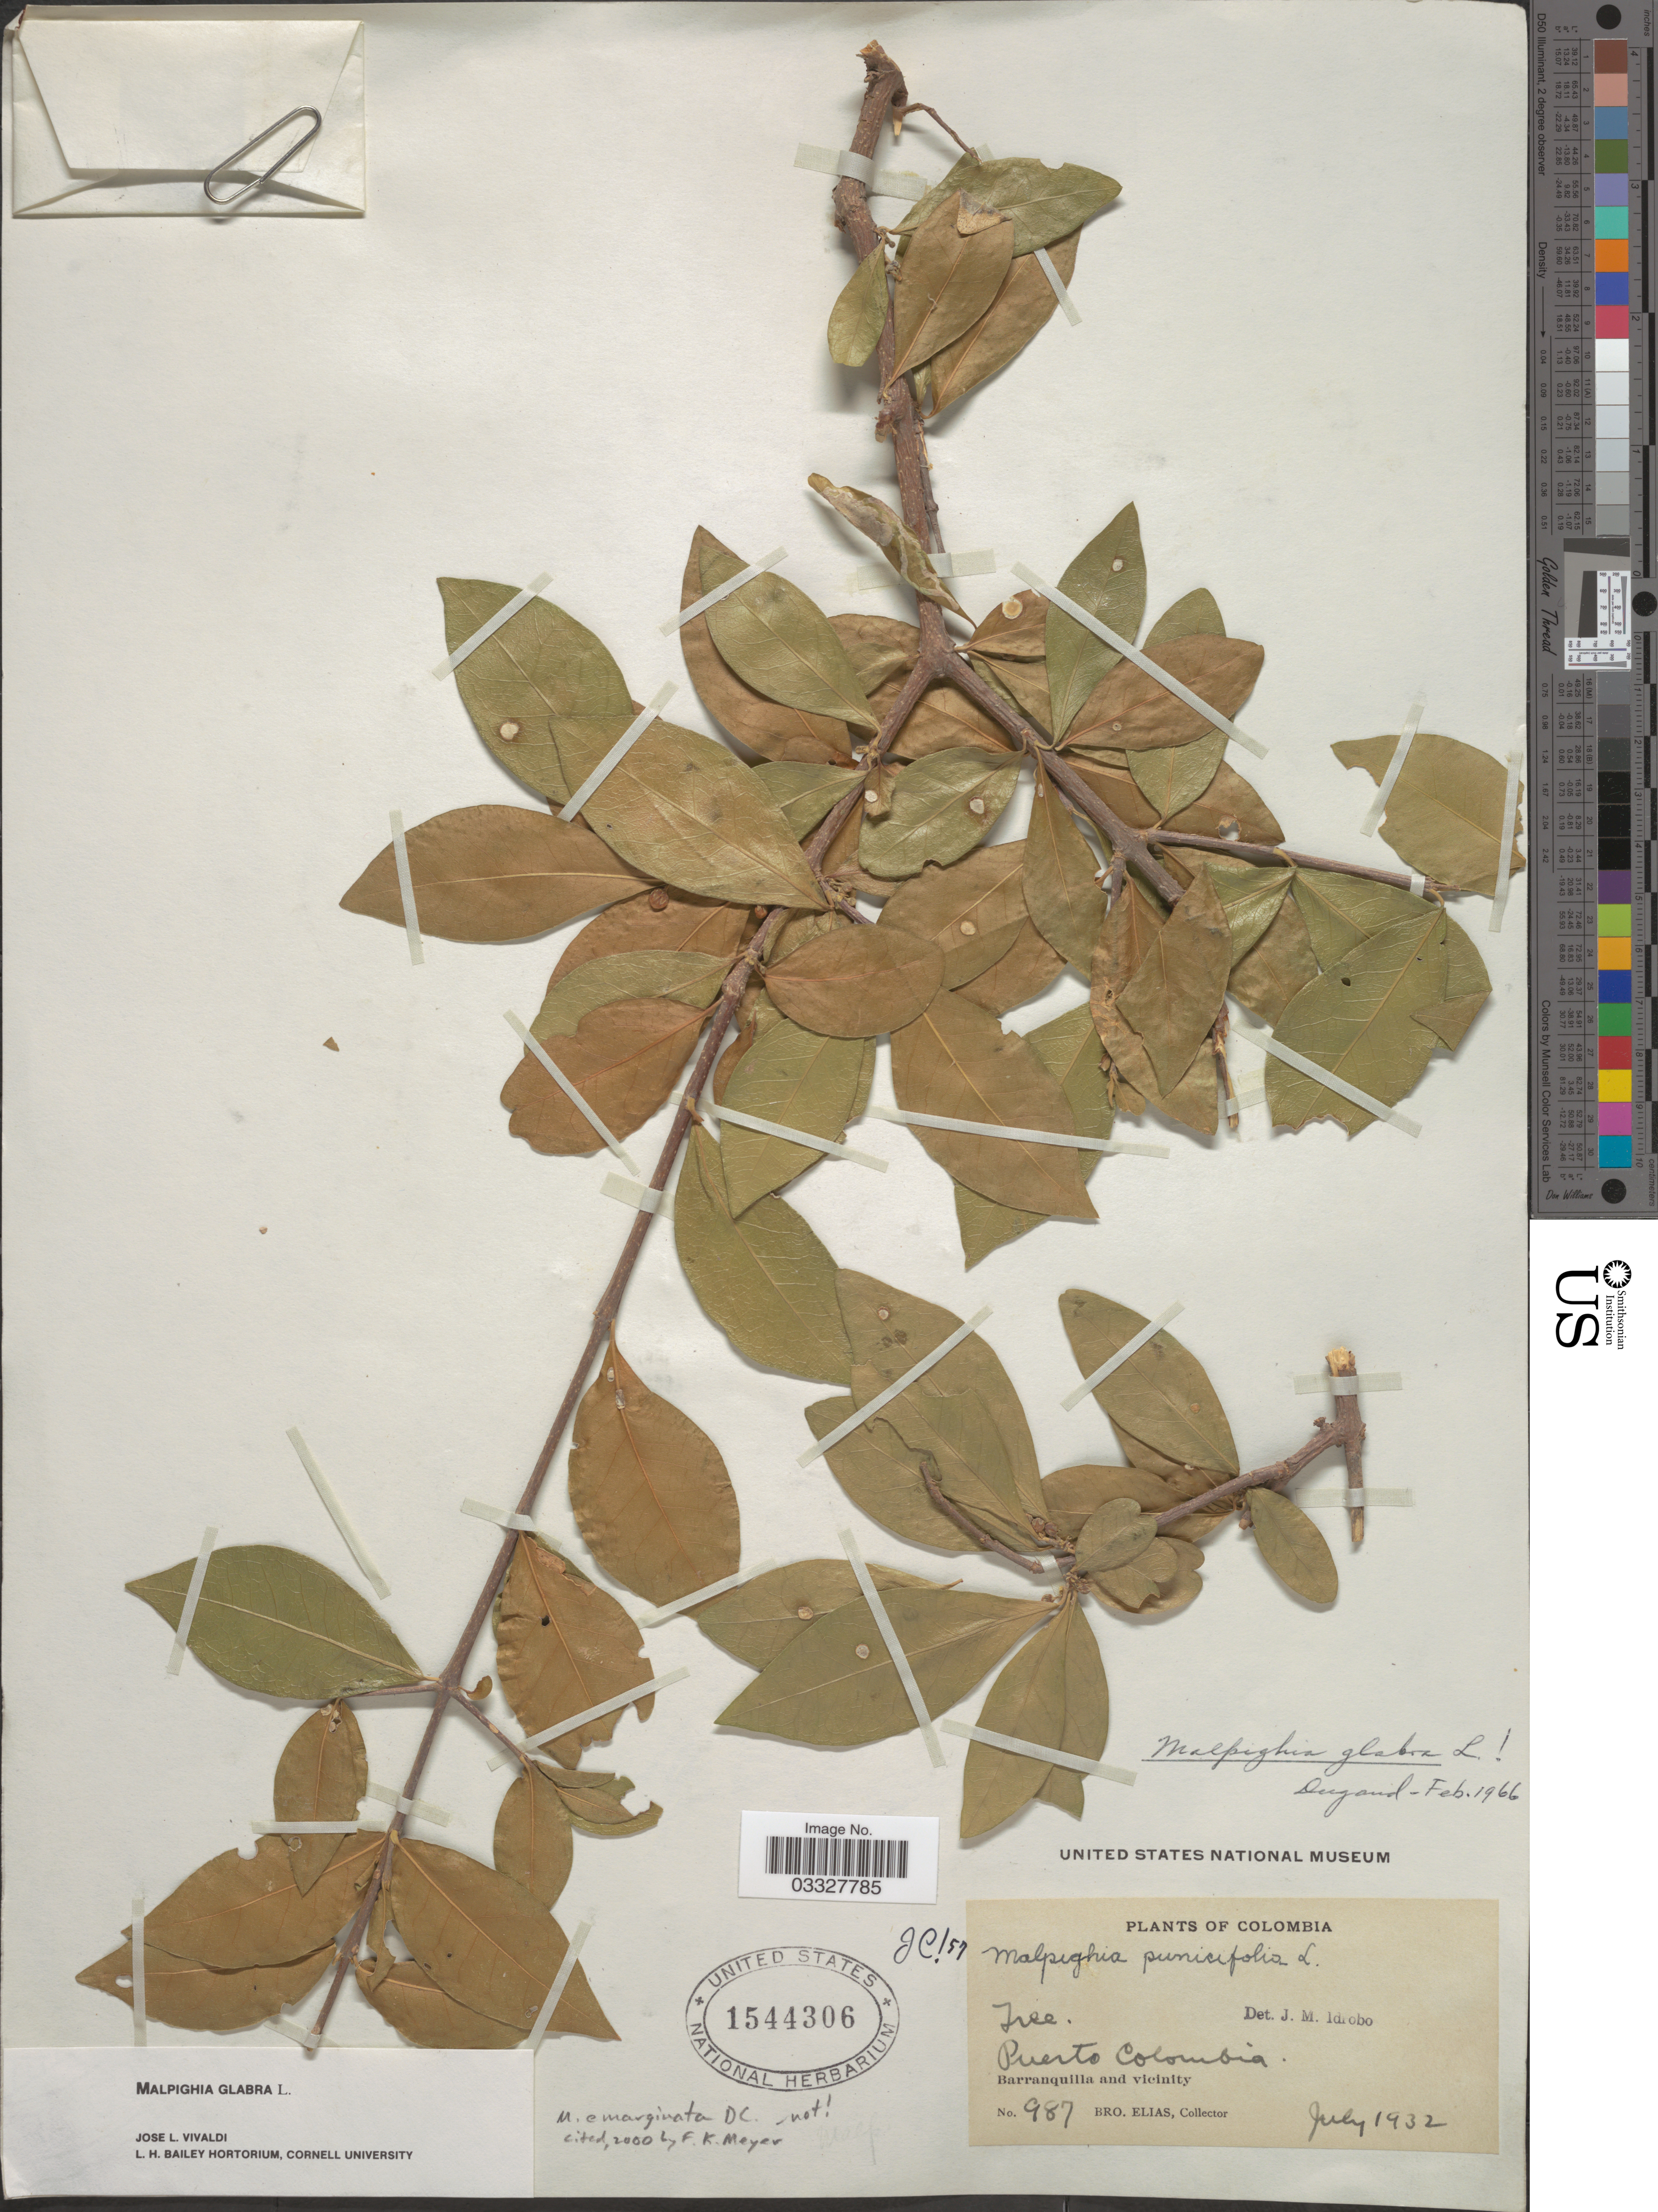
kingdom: Plantae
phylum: Tracheophyta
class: Magnoliopsida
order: Malpighiales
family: Malpighiaceae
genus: Malpighia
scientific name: Malpighia glabra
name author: L.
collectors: Bro. Elias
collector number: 987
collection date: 1932-07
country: Colombia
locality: Puerto Colombia. Barranquilla and vicinity.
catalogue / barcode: US 1544306